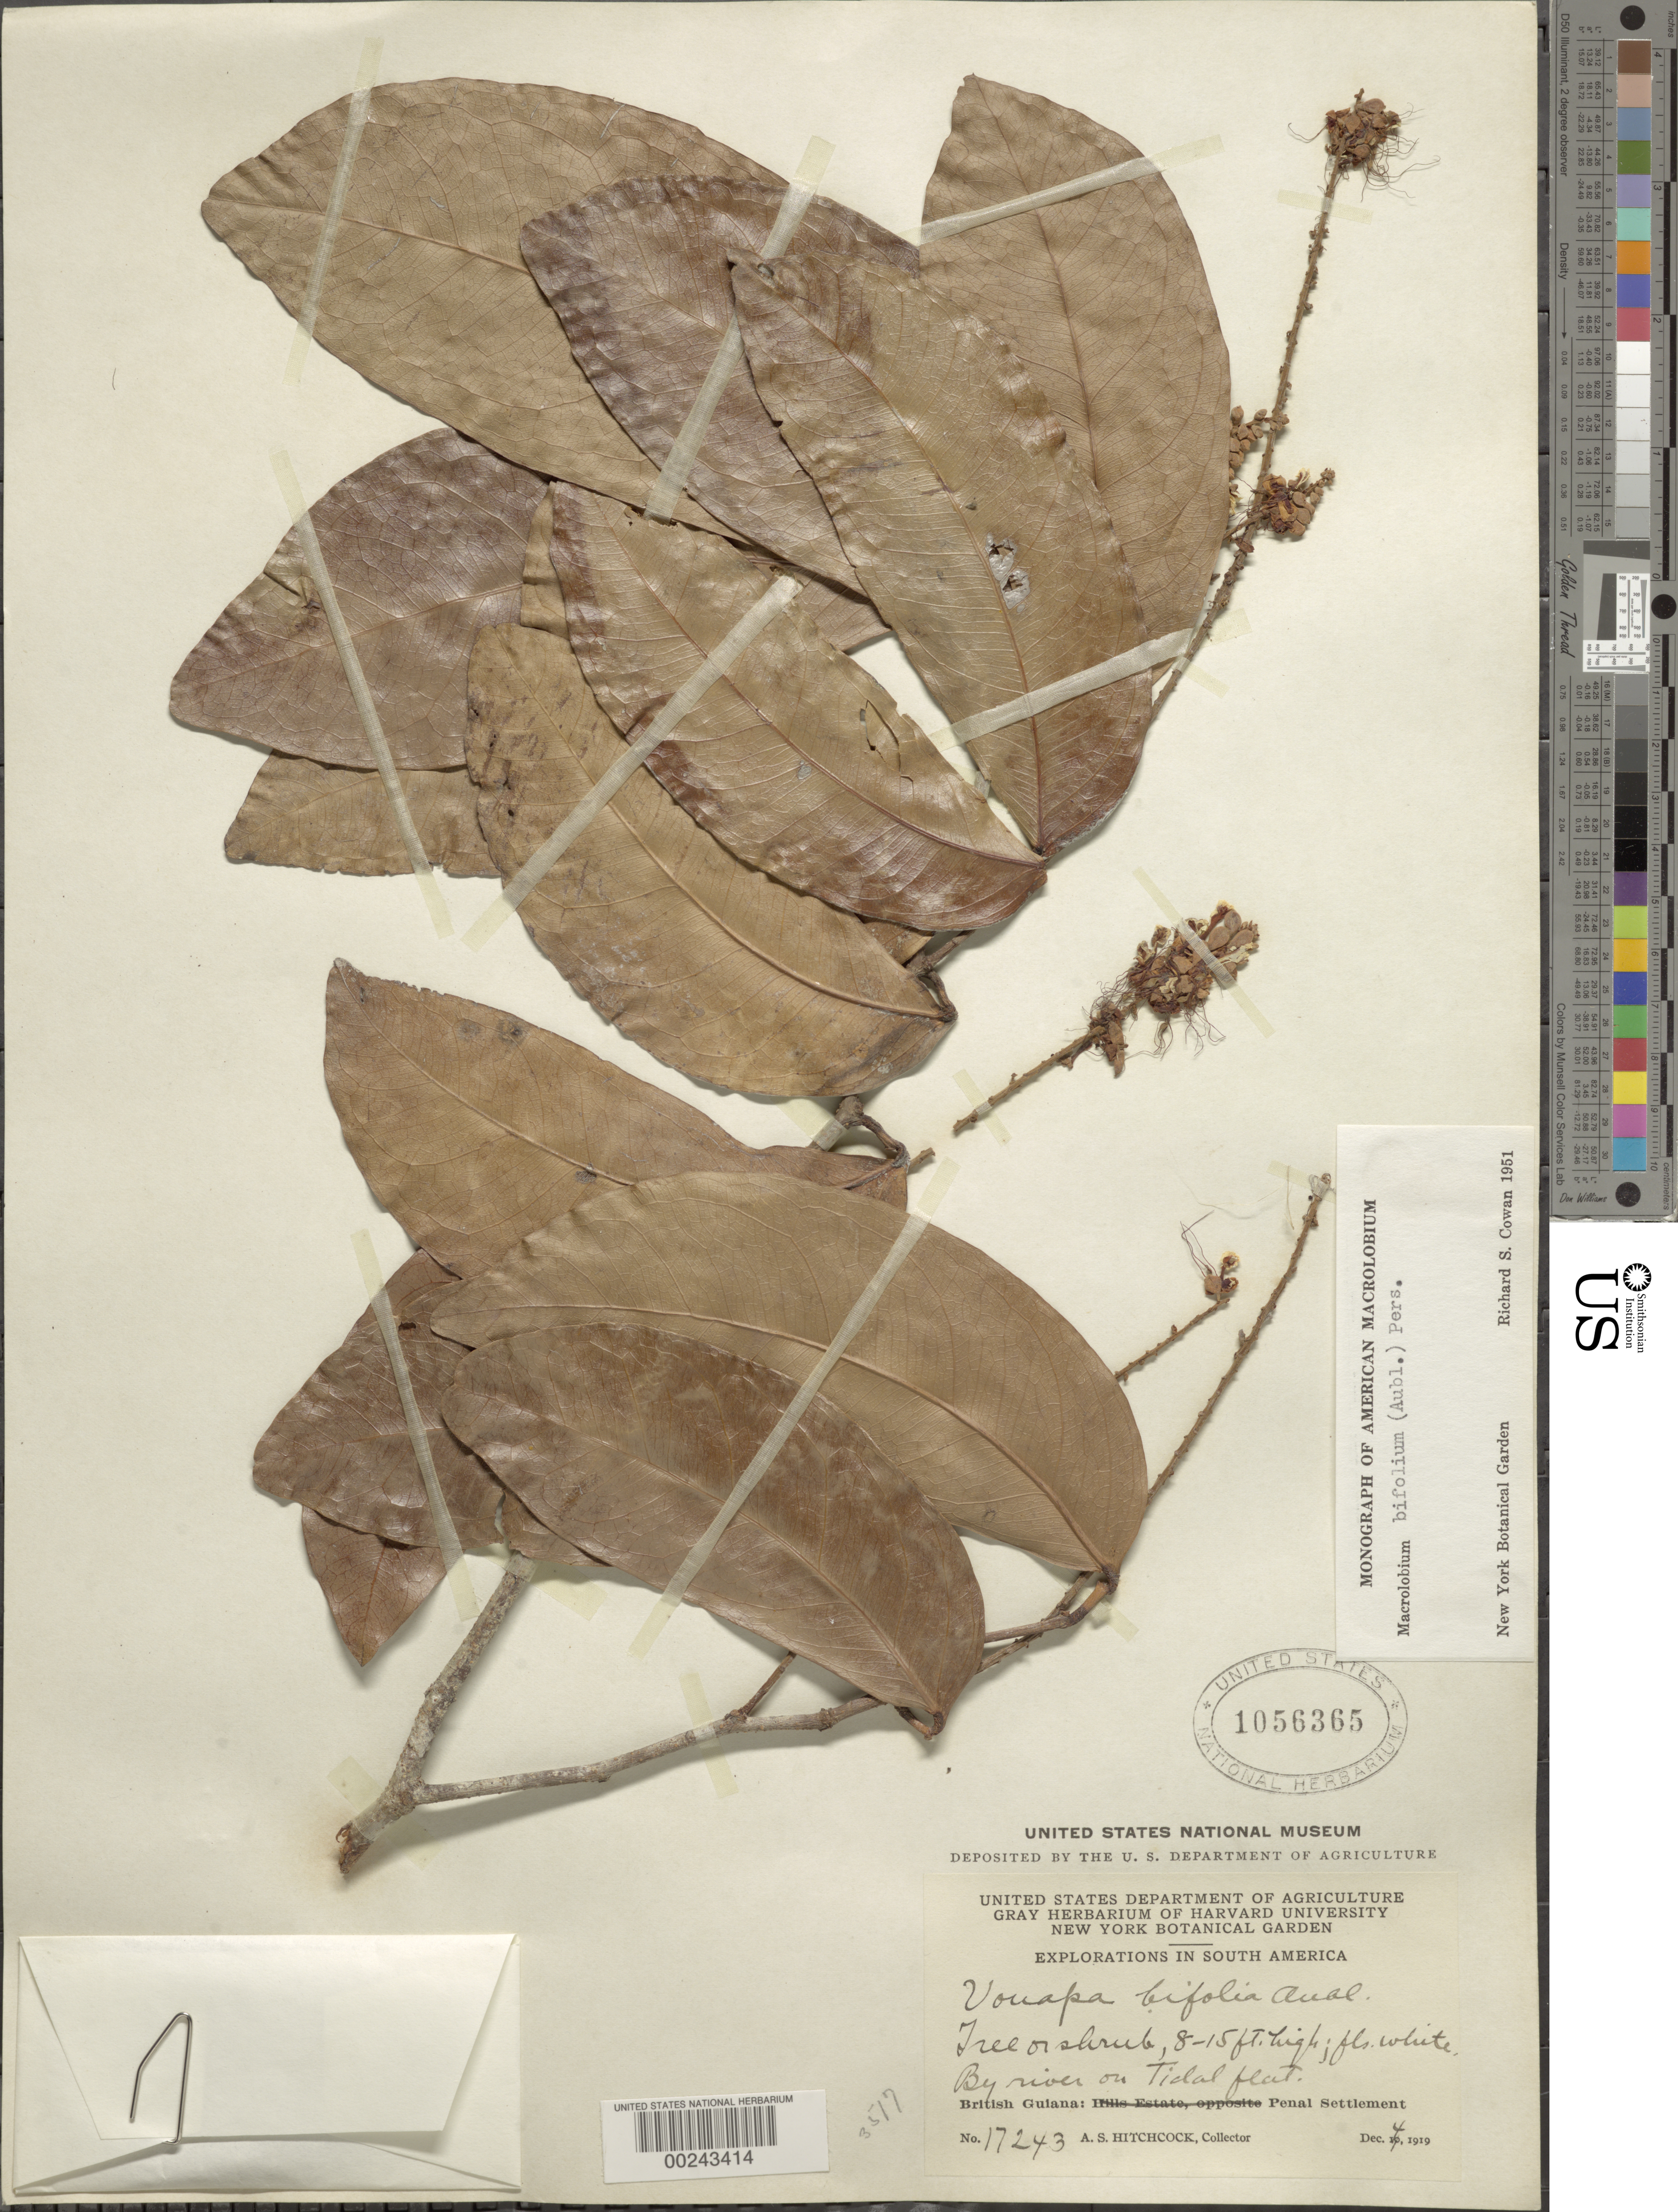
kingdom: Plantae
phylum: Tracheophyta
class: Magnoliopsida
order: Fabales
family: Fabaceae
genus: Macrolobium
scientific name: Macrolobium bifolium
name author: (Aubl.) Pers.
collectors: A. S. Hitchcock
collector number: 17243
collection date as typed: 04 Dec 1919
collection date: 1919-12-04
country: Guyana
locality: Penal settlement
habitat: By river or tidal flat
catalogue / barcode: US 1056365